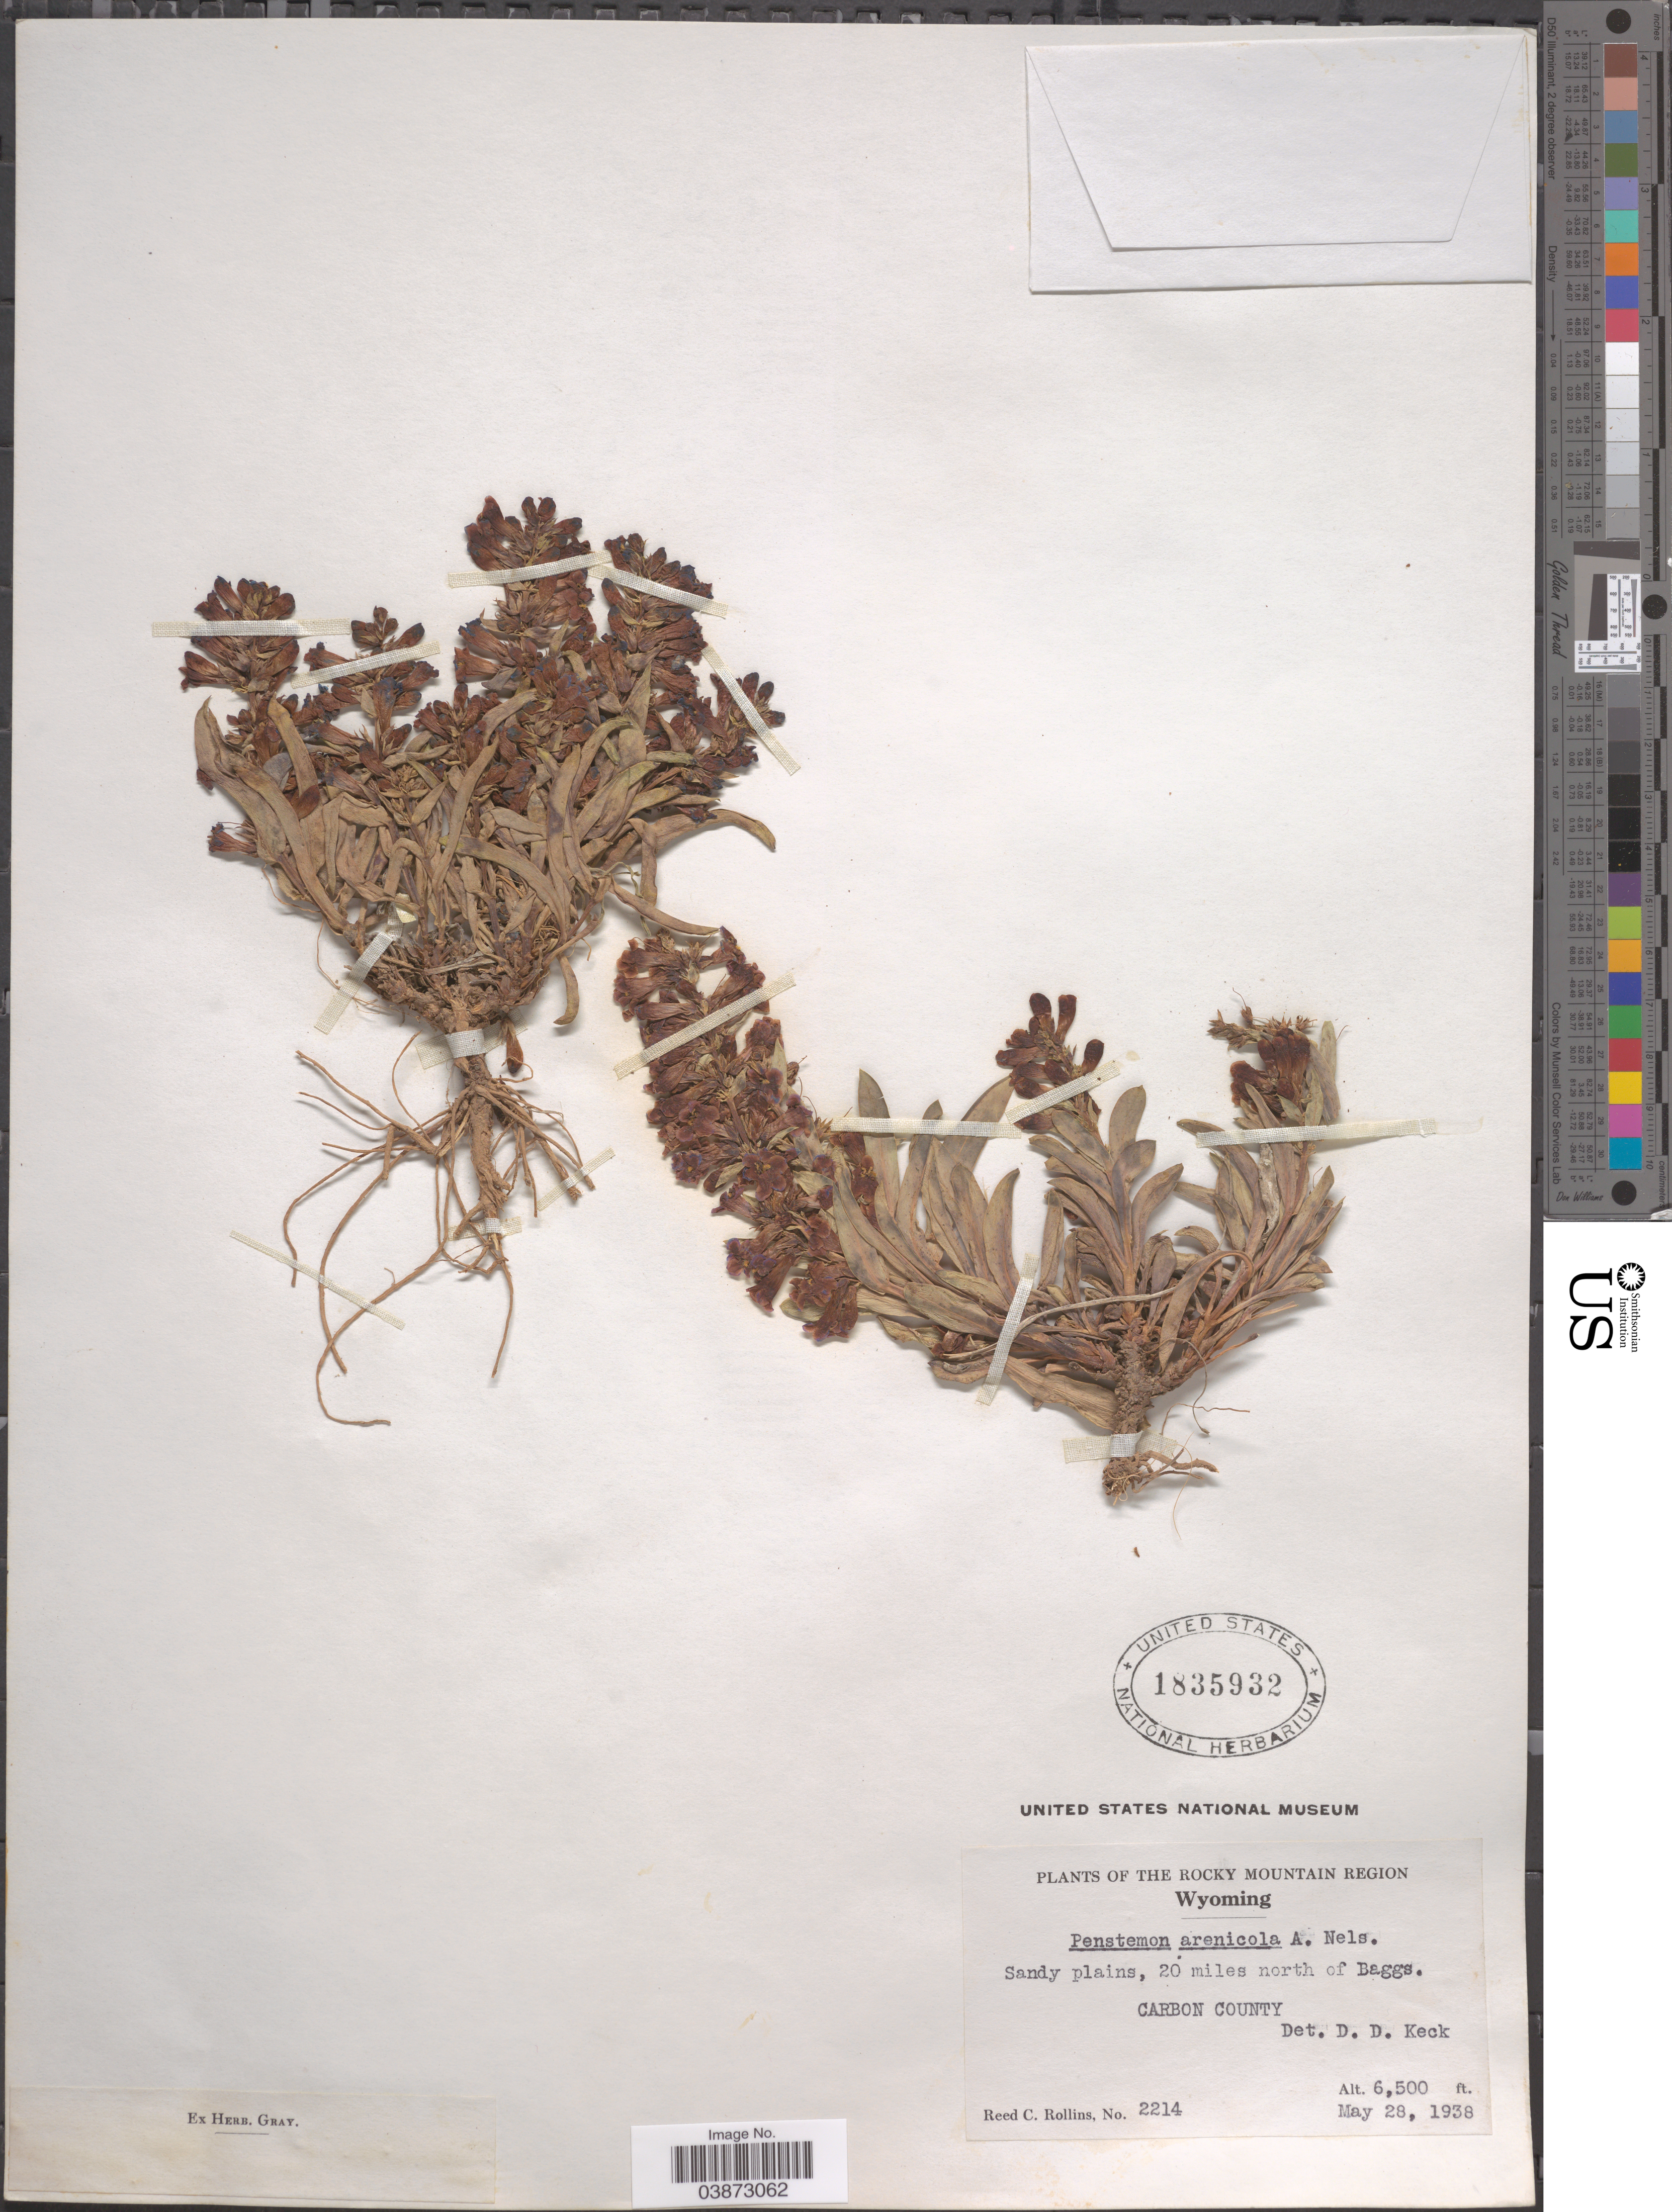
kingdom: Plantae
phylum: Tracheophyta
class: Magnoliopsida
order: Lamiales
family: Plantaginaceae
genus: Penstemon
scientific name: Penstemon arenicola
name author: A. Nelson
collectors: R. C. Rollins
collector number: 2214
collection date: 1938-05-28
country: United States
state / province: Wyoming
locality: The Rocky Mountain Region. Sandy plains, 20 miles north of Baggs. Carbon County.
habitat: sandy plains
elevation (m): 1981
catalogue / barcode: US 1835932